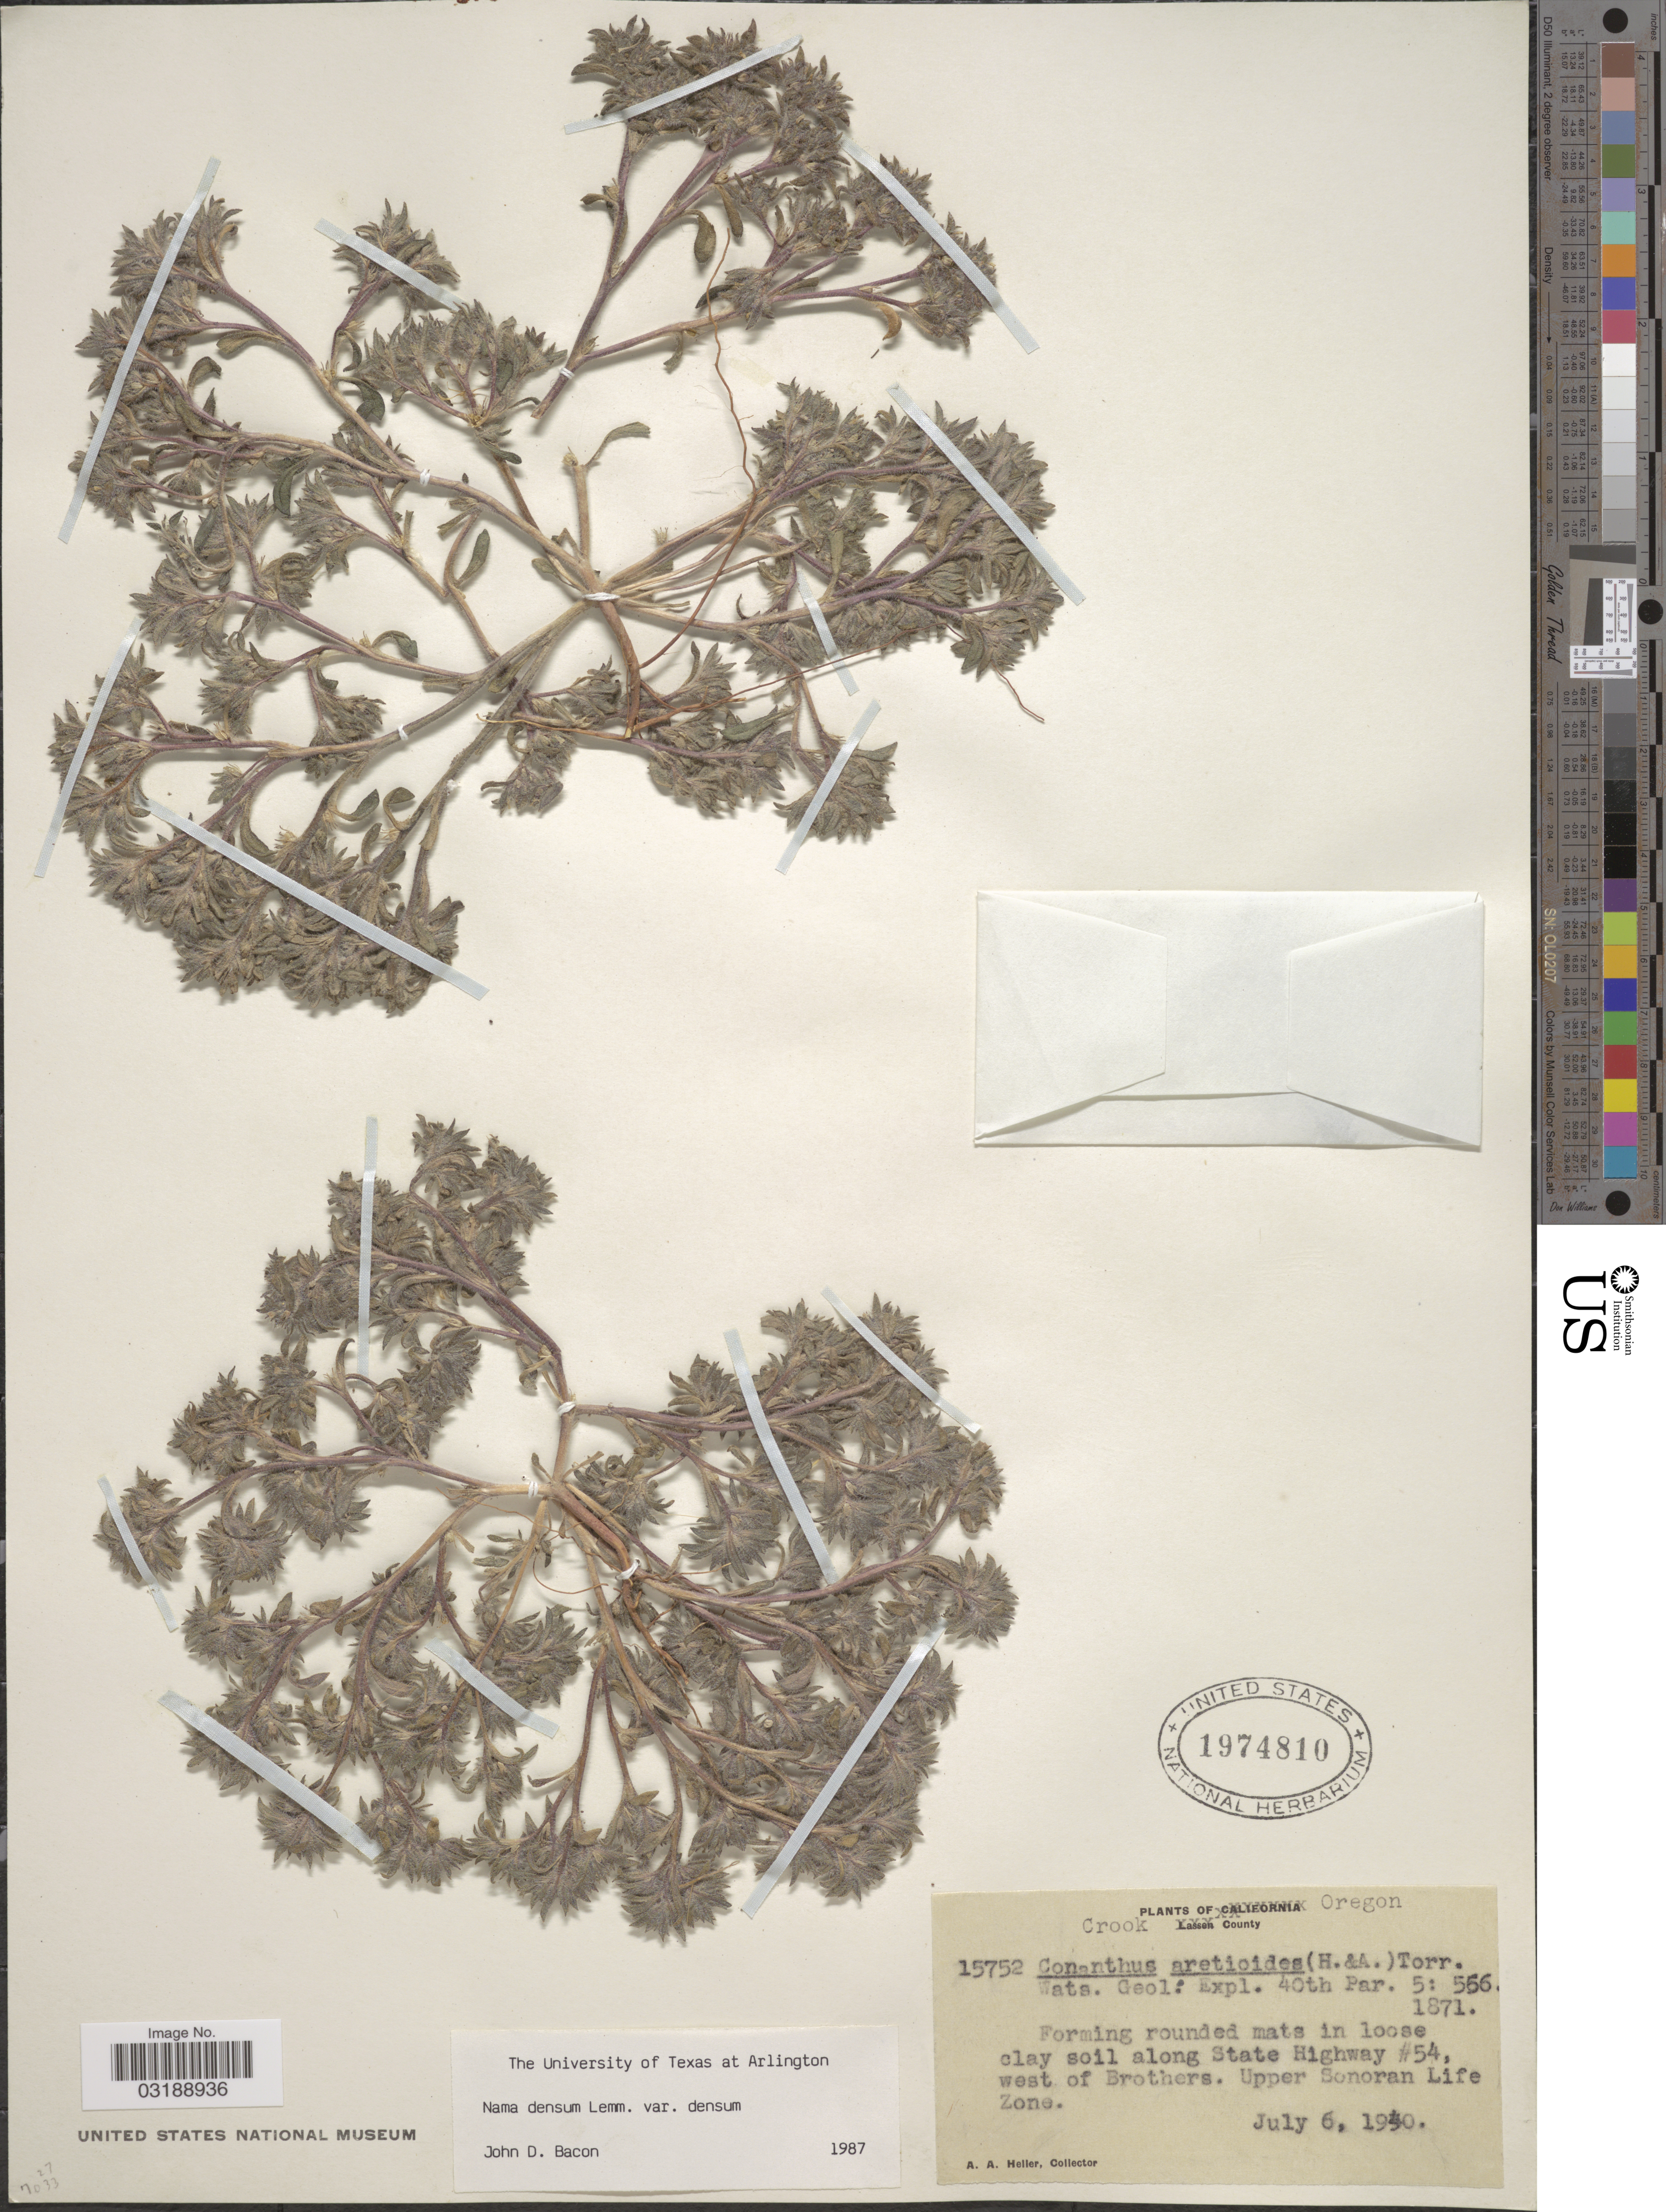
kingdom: Plantae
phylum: Tracheophyta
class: Magnoliopsida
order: Boraginales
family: Namaceae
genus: Nama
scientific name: Nama densa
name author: Lemmon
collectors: A. A. Heller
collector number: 15752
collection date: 1940-07-06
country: United States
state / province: Oregon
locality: Crook County, along State Highway #54, west of Brothers. Upper Sonoran Life Zone.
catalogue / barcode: US 1974810